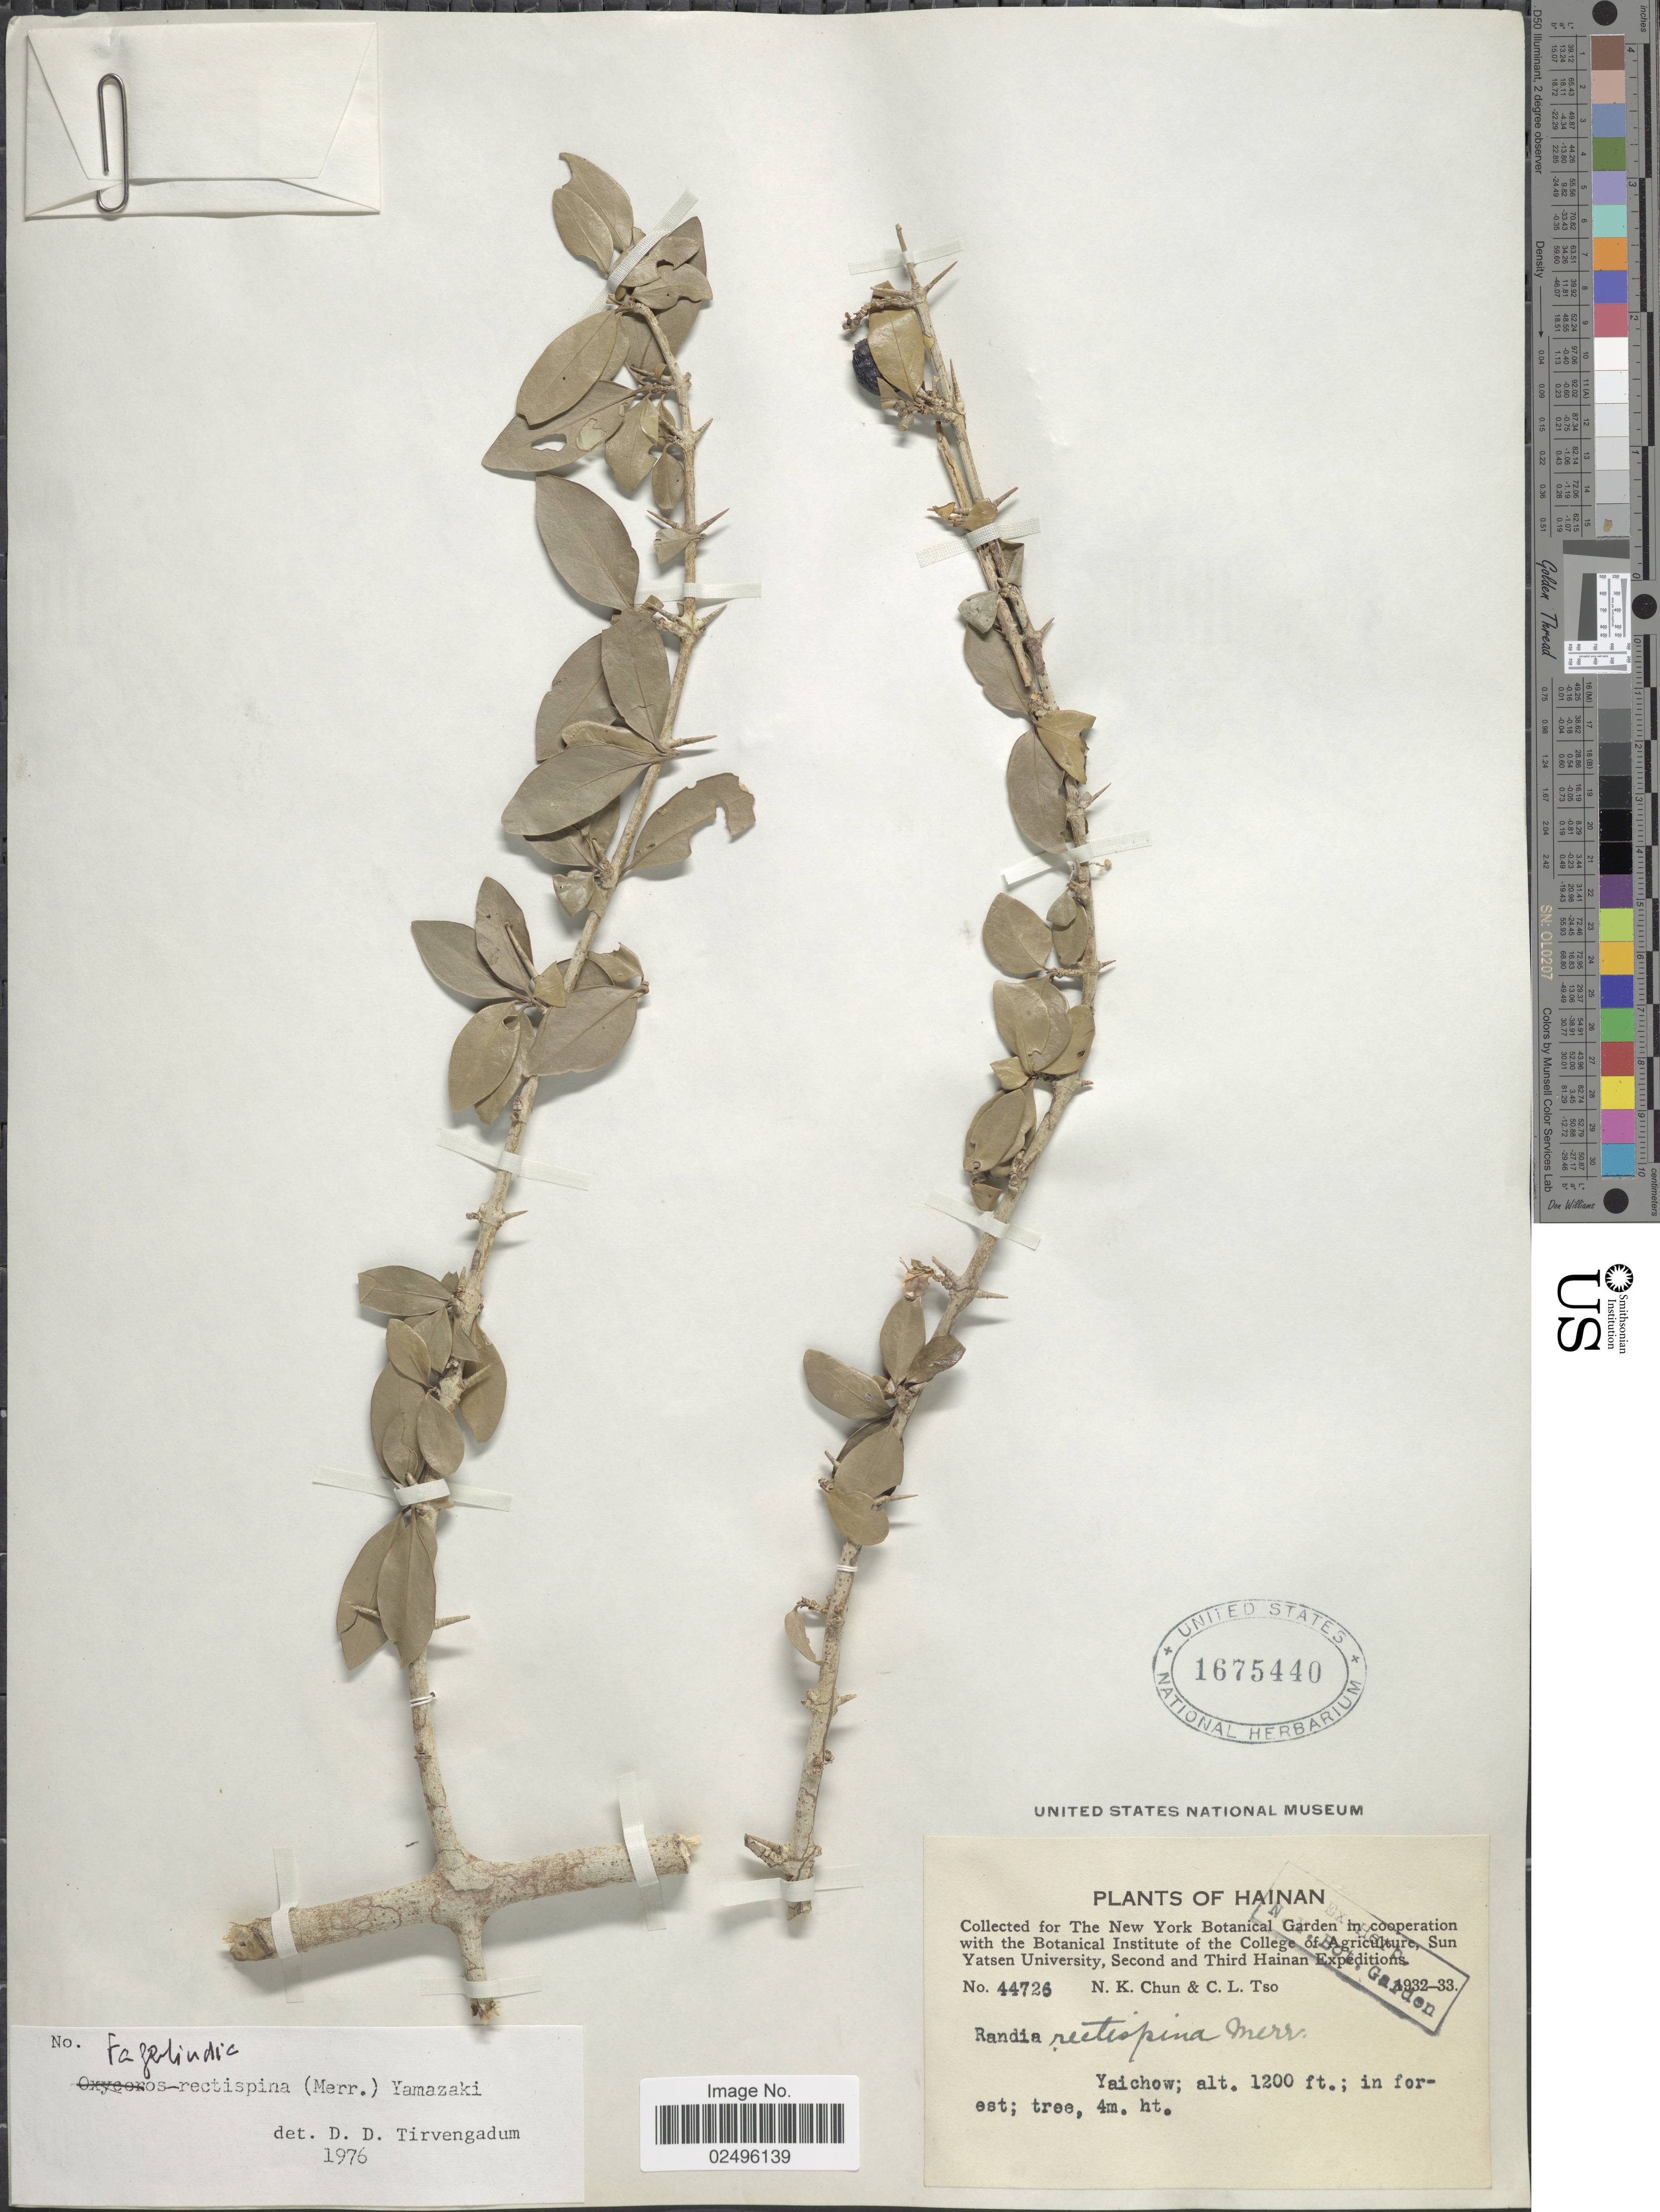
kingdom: Plantae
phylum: Tracheophyta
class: Magnoliopsida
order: Gentianales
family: Rubiaceae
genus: Benkara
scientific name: Benkara rectispina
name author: (Merr.) Ridsdale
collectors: N. K. Chun & C. Tso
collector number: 44726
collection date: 1932/1933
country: China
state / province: Hainan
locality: Yaichow; in forest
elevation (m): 366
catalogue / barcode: US 1675440